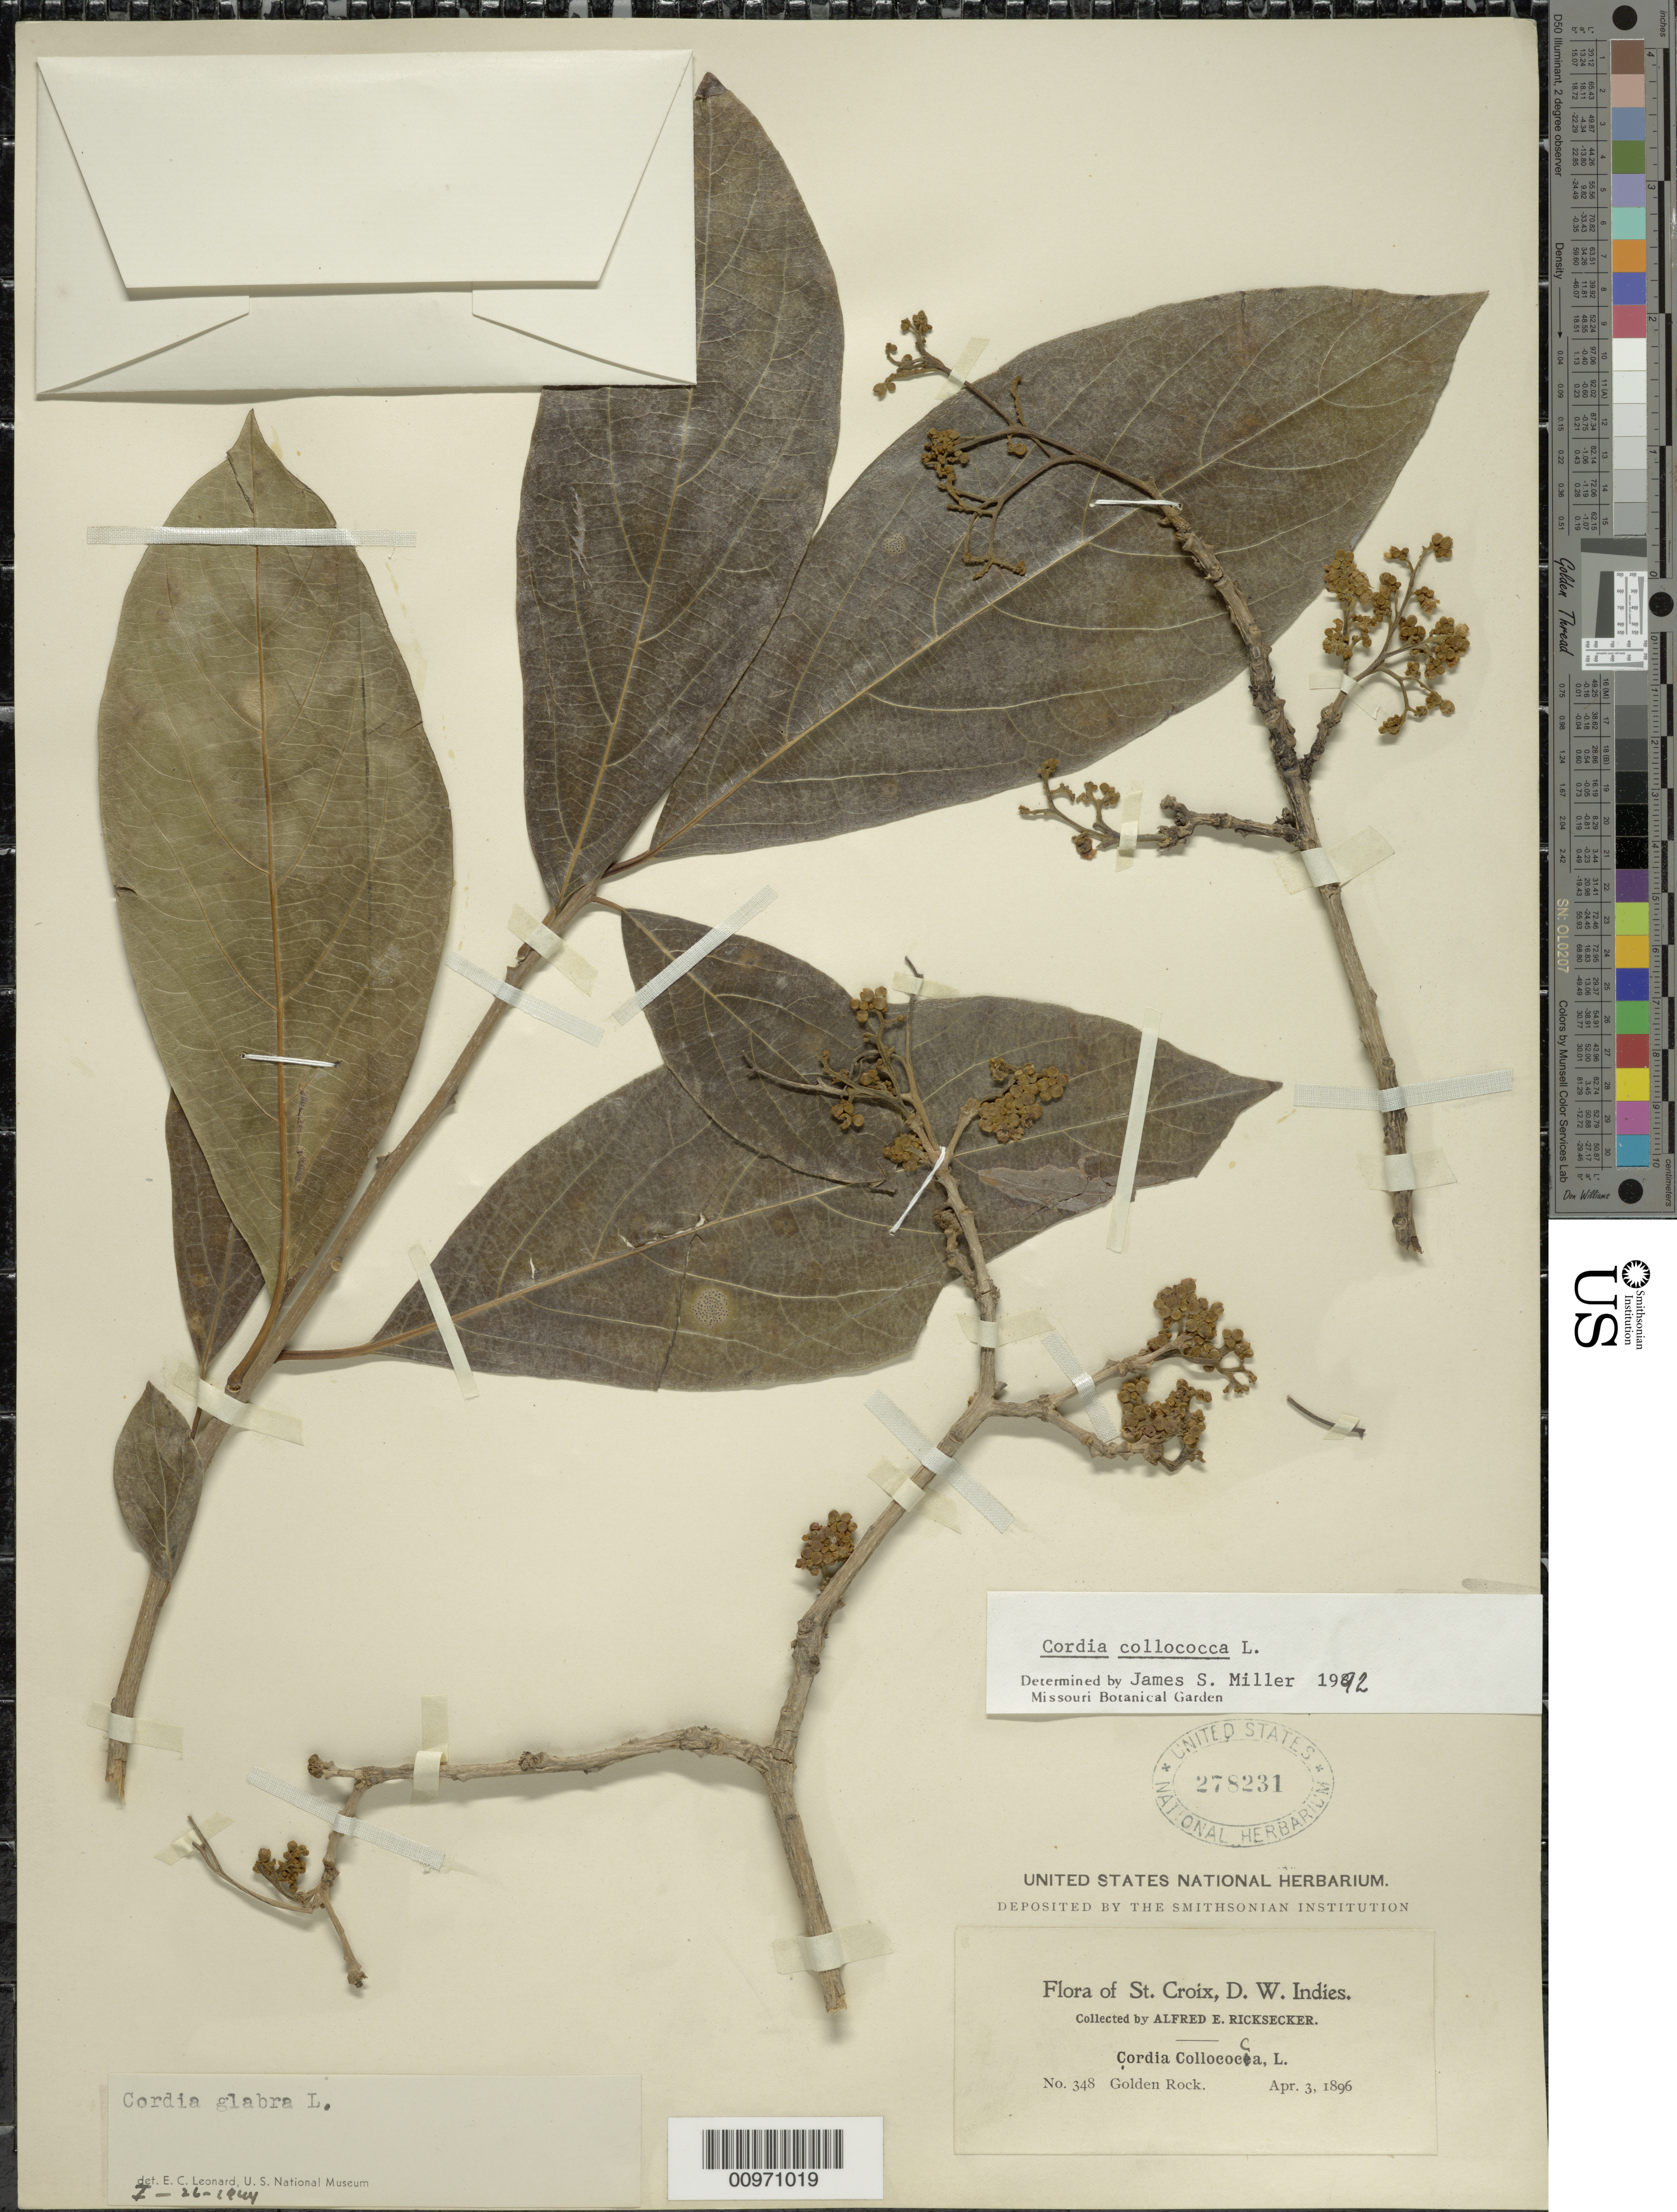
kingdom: Plantae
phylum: Tracheophyta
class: Magnoliopsida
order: Boraginales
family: Cordiaceae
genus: Cordia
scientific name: Cordia collococca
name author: L.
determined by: Miller, James S., (MO), Missouri Botanical Garden (UNITED STATES)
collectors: A. E. Ricksecker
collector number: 348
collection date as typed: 03 Apr 1896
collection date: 1896-04-03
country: U.S. Virgin Islands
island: St. Croix I.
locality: Golden Rock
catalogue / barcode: US 278231